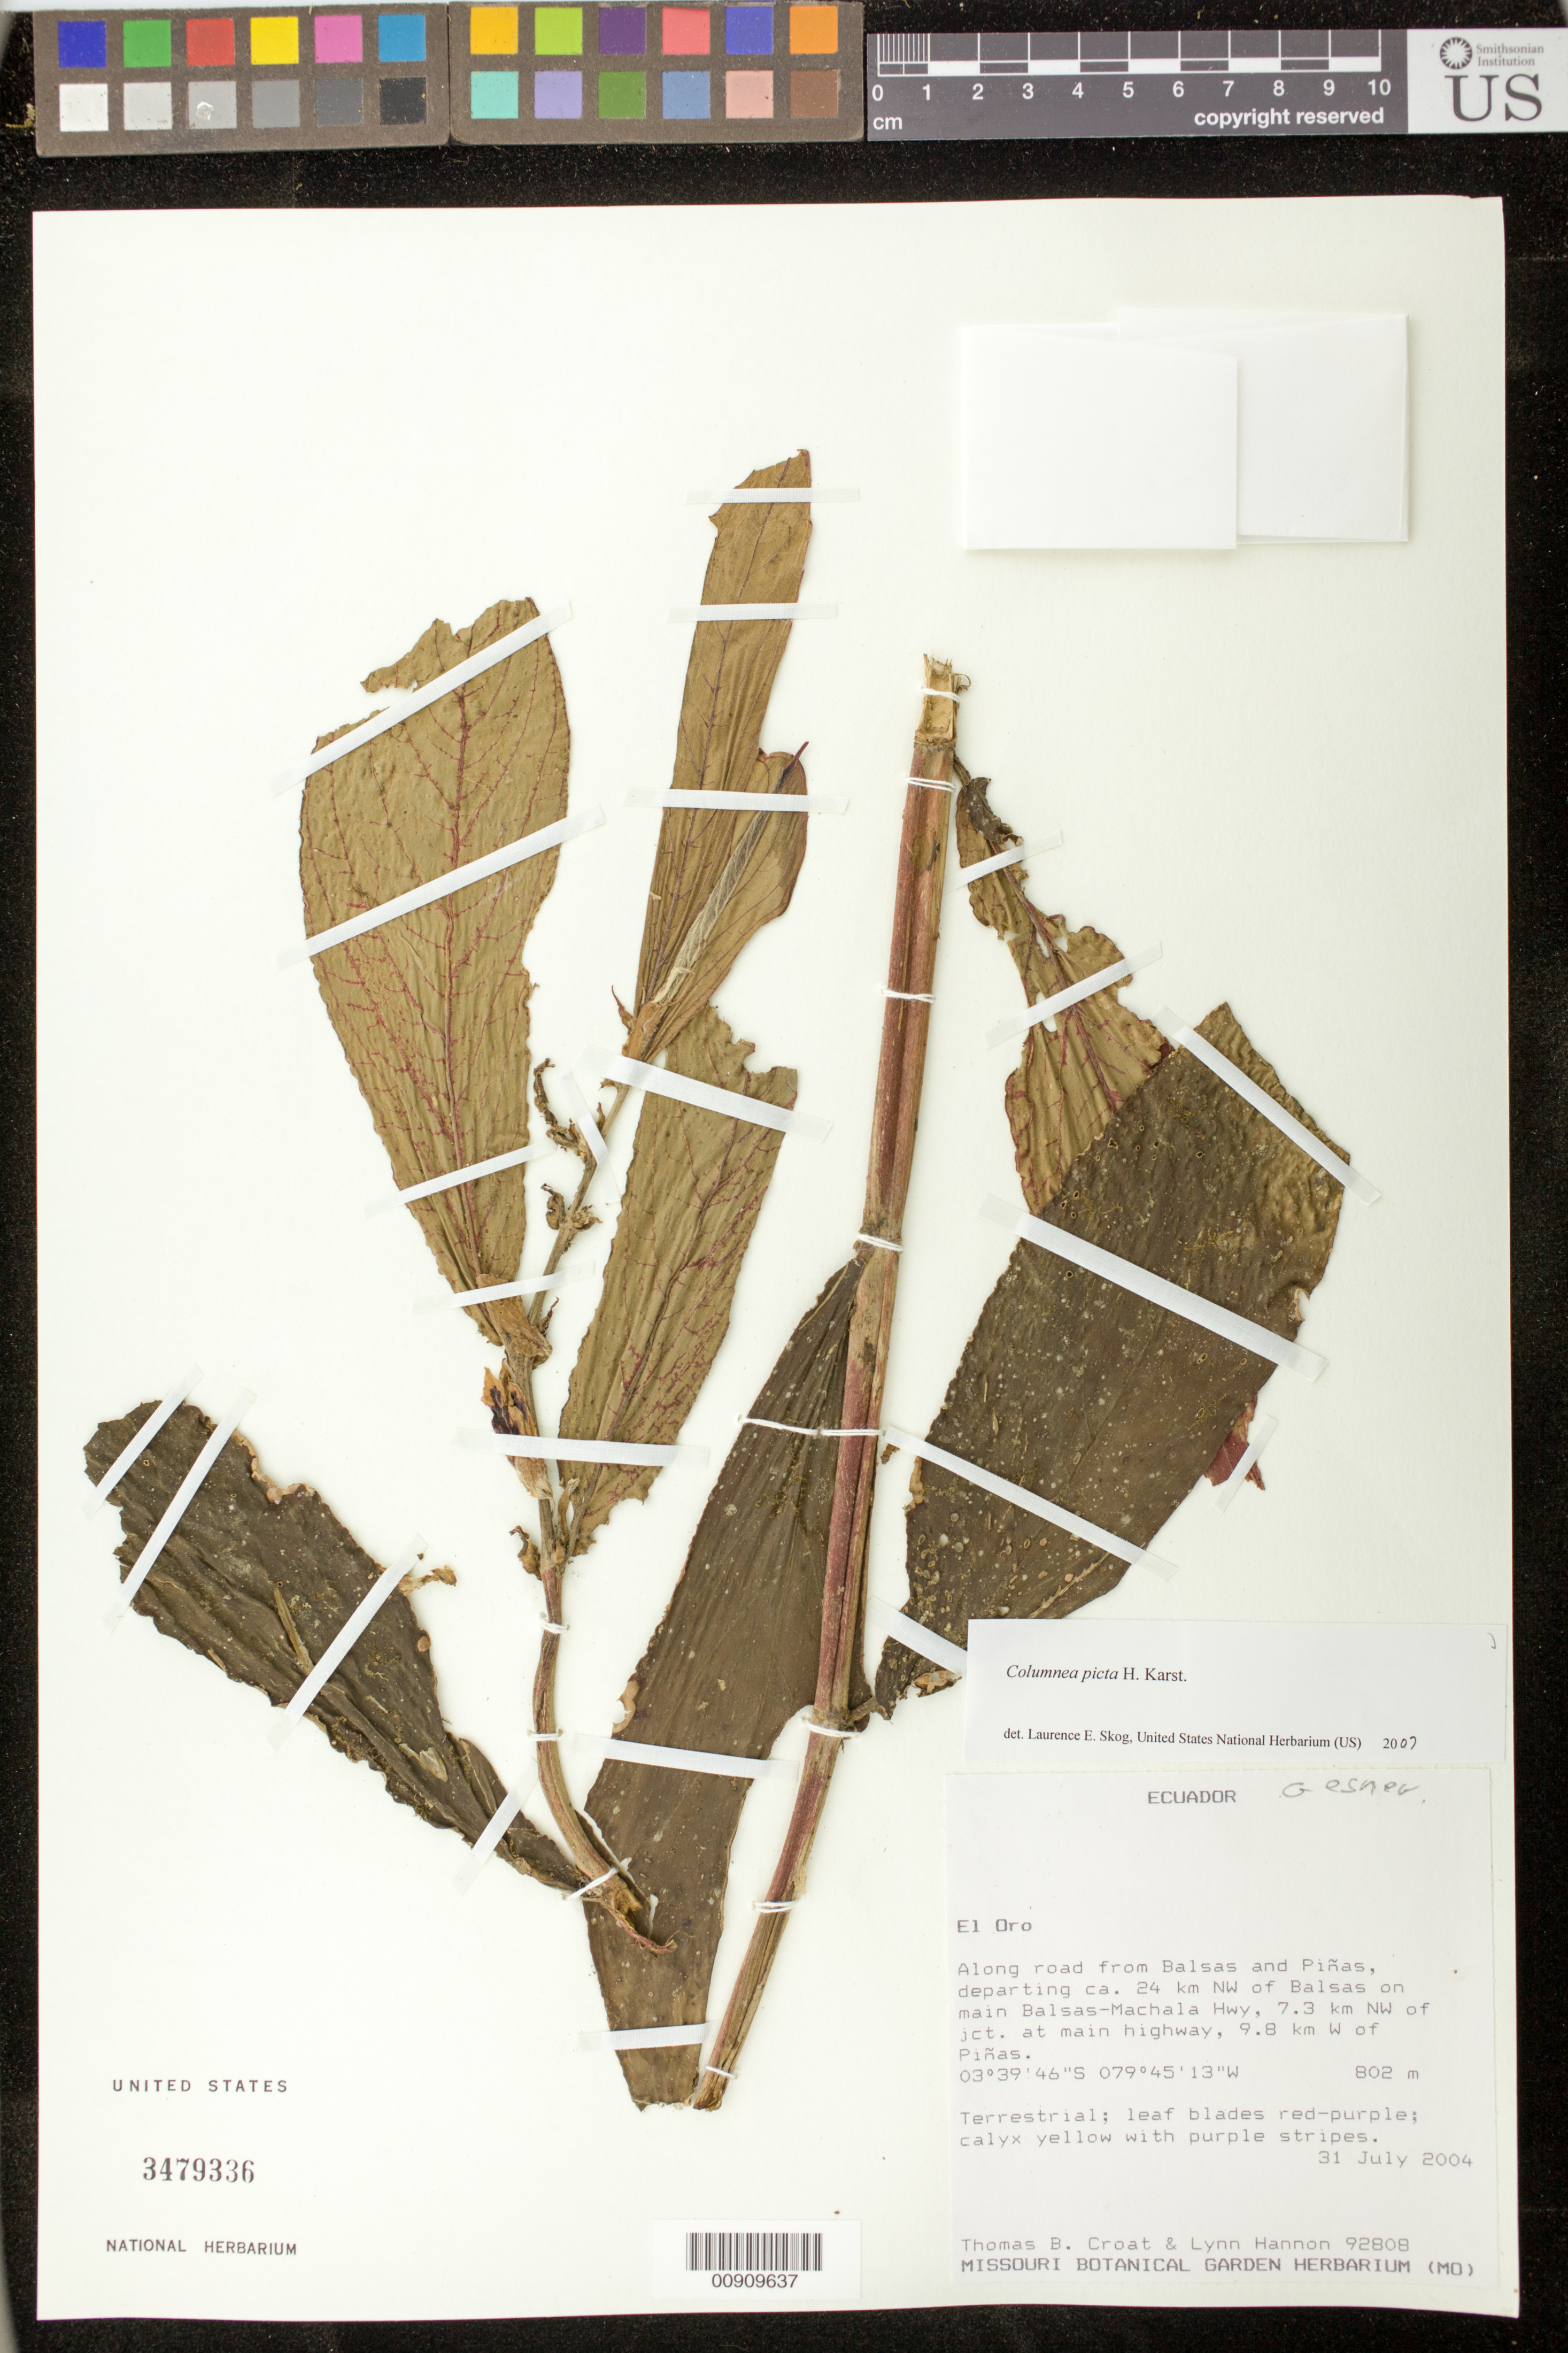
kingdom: Plantae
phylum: Tracheophyta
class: Magnoliopsida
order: Lamiales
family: Gesneriaceae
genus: Columnea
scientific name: Columnea karsteniana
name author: Singh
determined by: Skog, Laurence E.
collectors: T. B. Croat & L. Hannon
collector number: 92808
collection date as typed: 31 Jul 2004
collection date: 2004-07-31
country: Ecuador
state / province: El Oro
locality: Along road from Balsas to Piñas, departing ca. 24 km NW of Balsas on main Balsas-machala Hwy, 7.3 km NW of jct. at main highway, 9.8 km W of Piñas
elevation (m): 802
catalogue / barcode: US 3479336